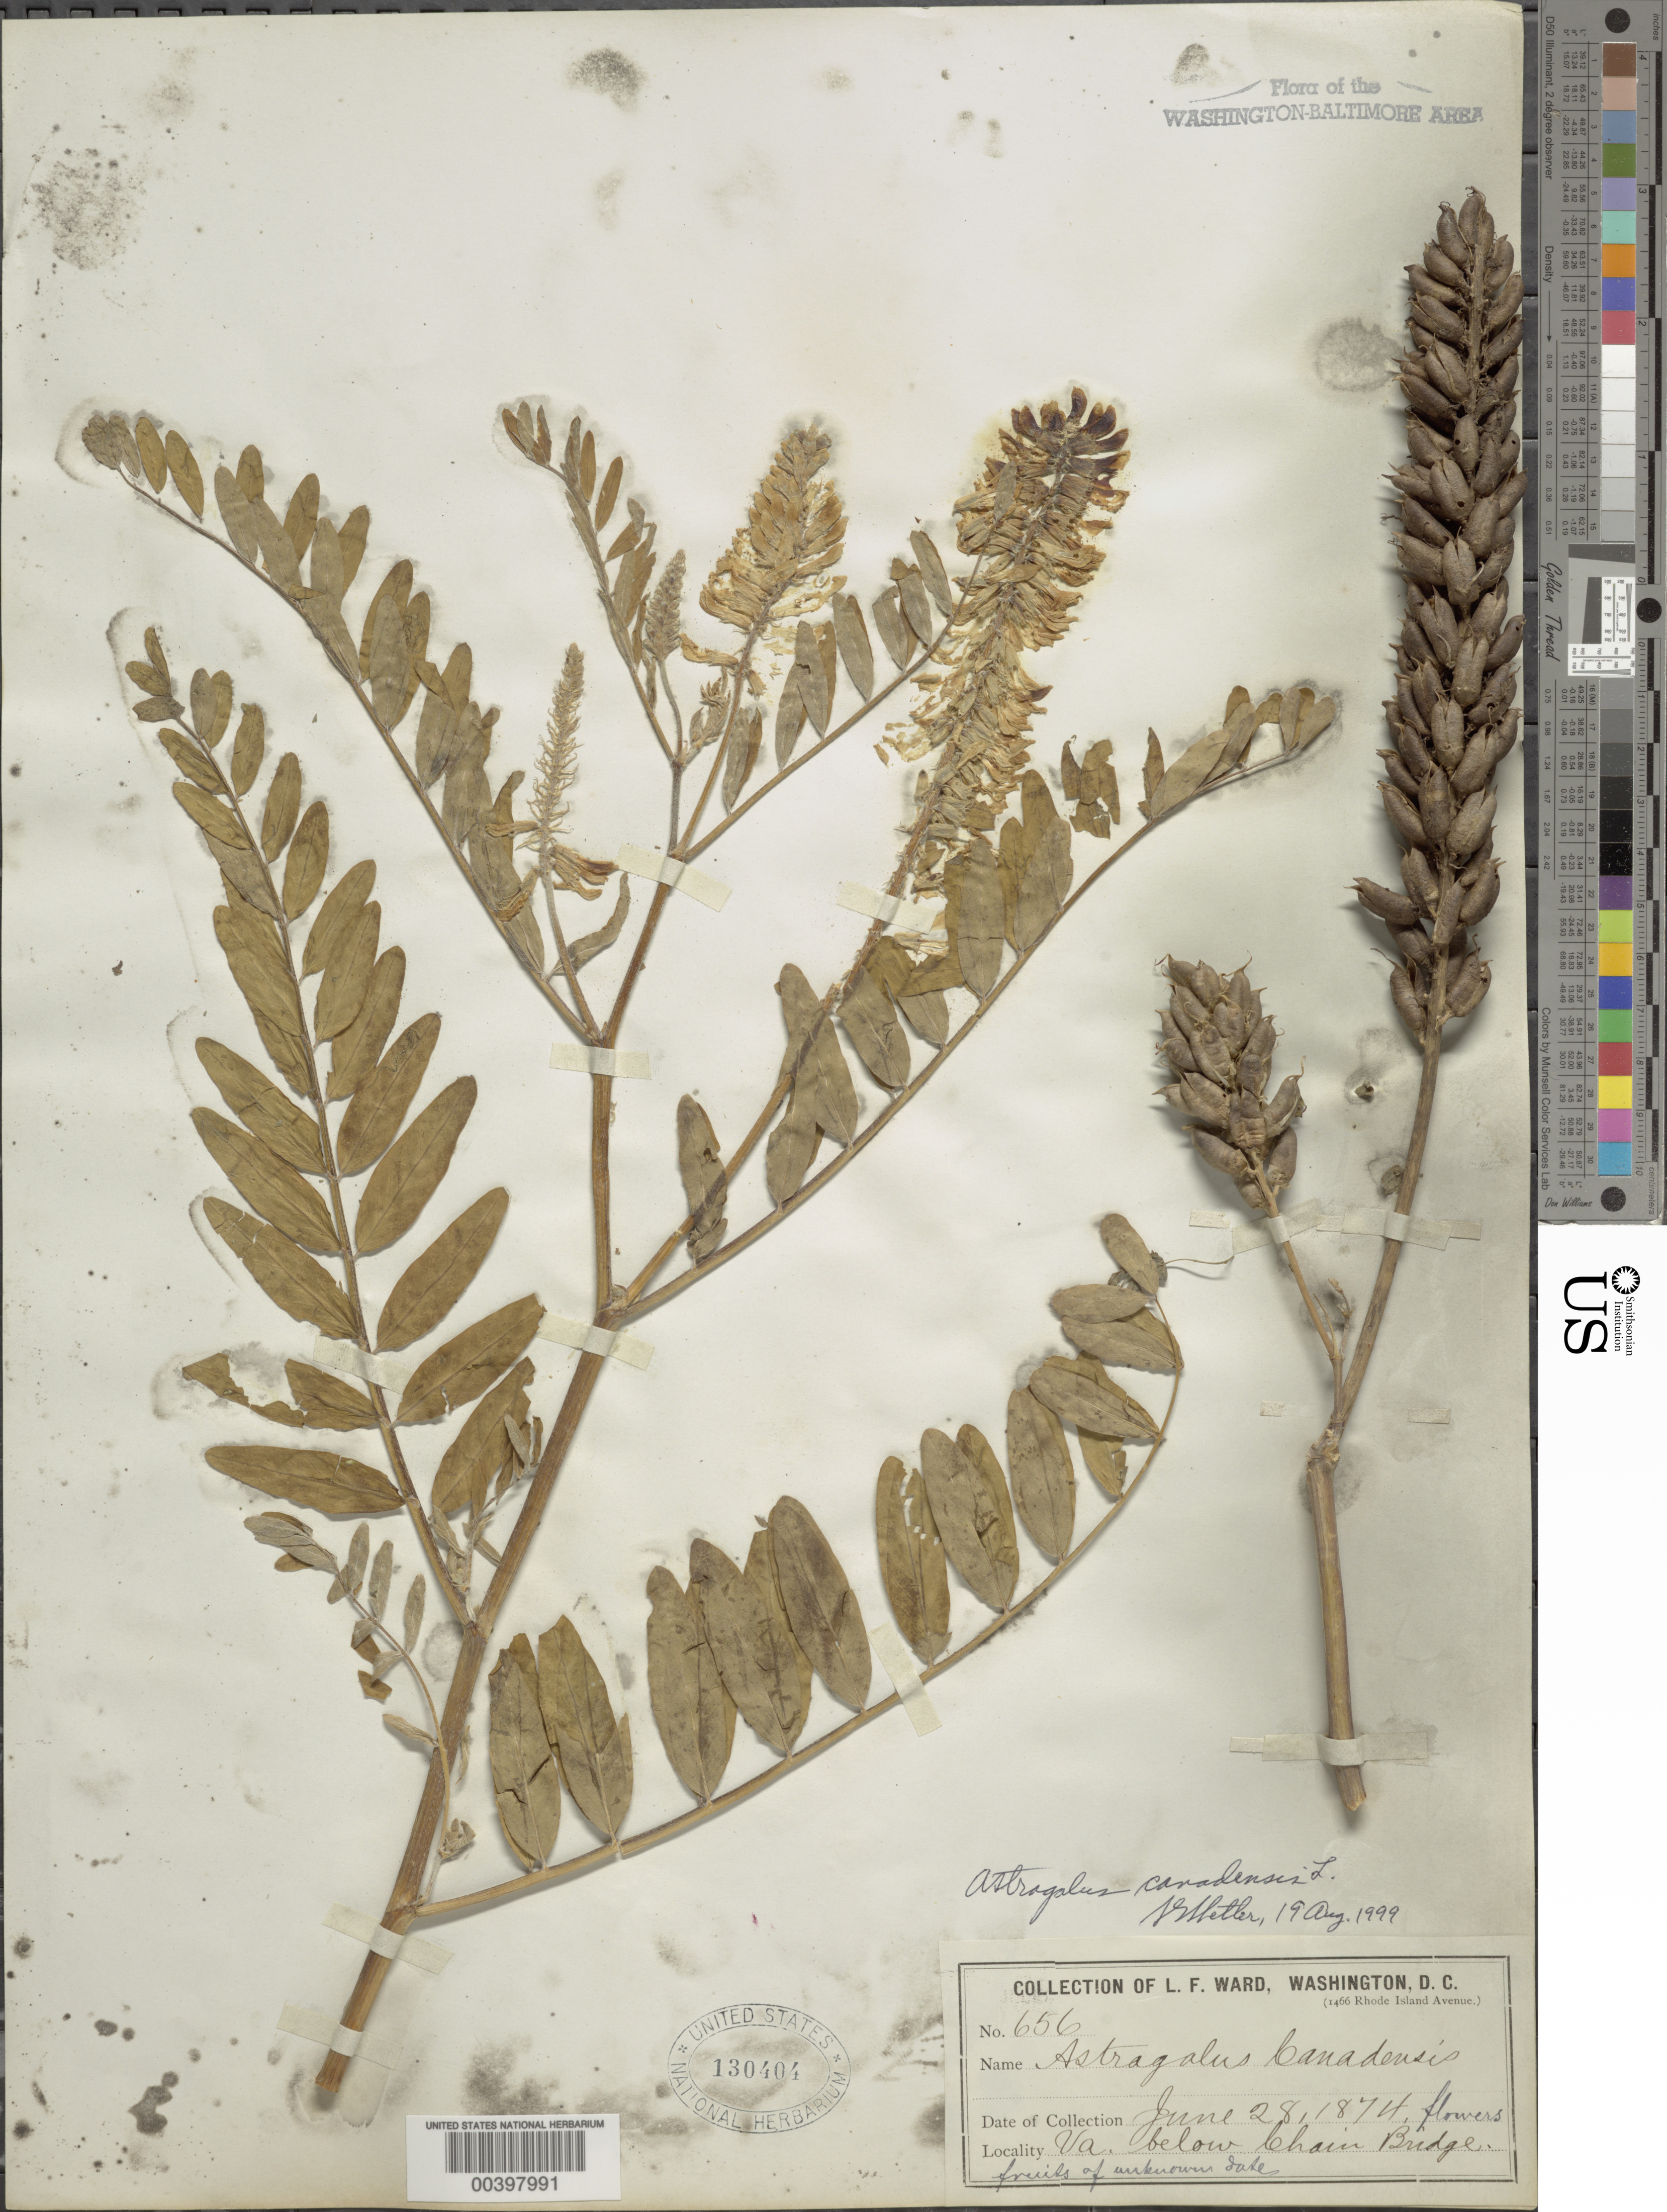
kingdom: Plantae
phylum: Tracheophyta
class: Magnoliopsida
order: Fabales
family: Fabaceae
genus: Astragalus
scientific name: Astragalus canadensis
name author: L.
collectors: L. F. Ward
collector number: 656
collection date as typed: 28 Jun 1874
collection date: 1874-06-28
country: United States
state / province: District of Columbia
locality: Below Chain Bridge C. and O. Canal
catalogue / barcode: US 130404